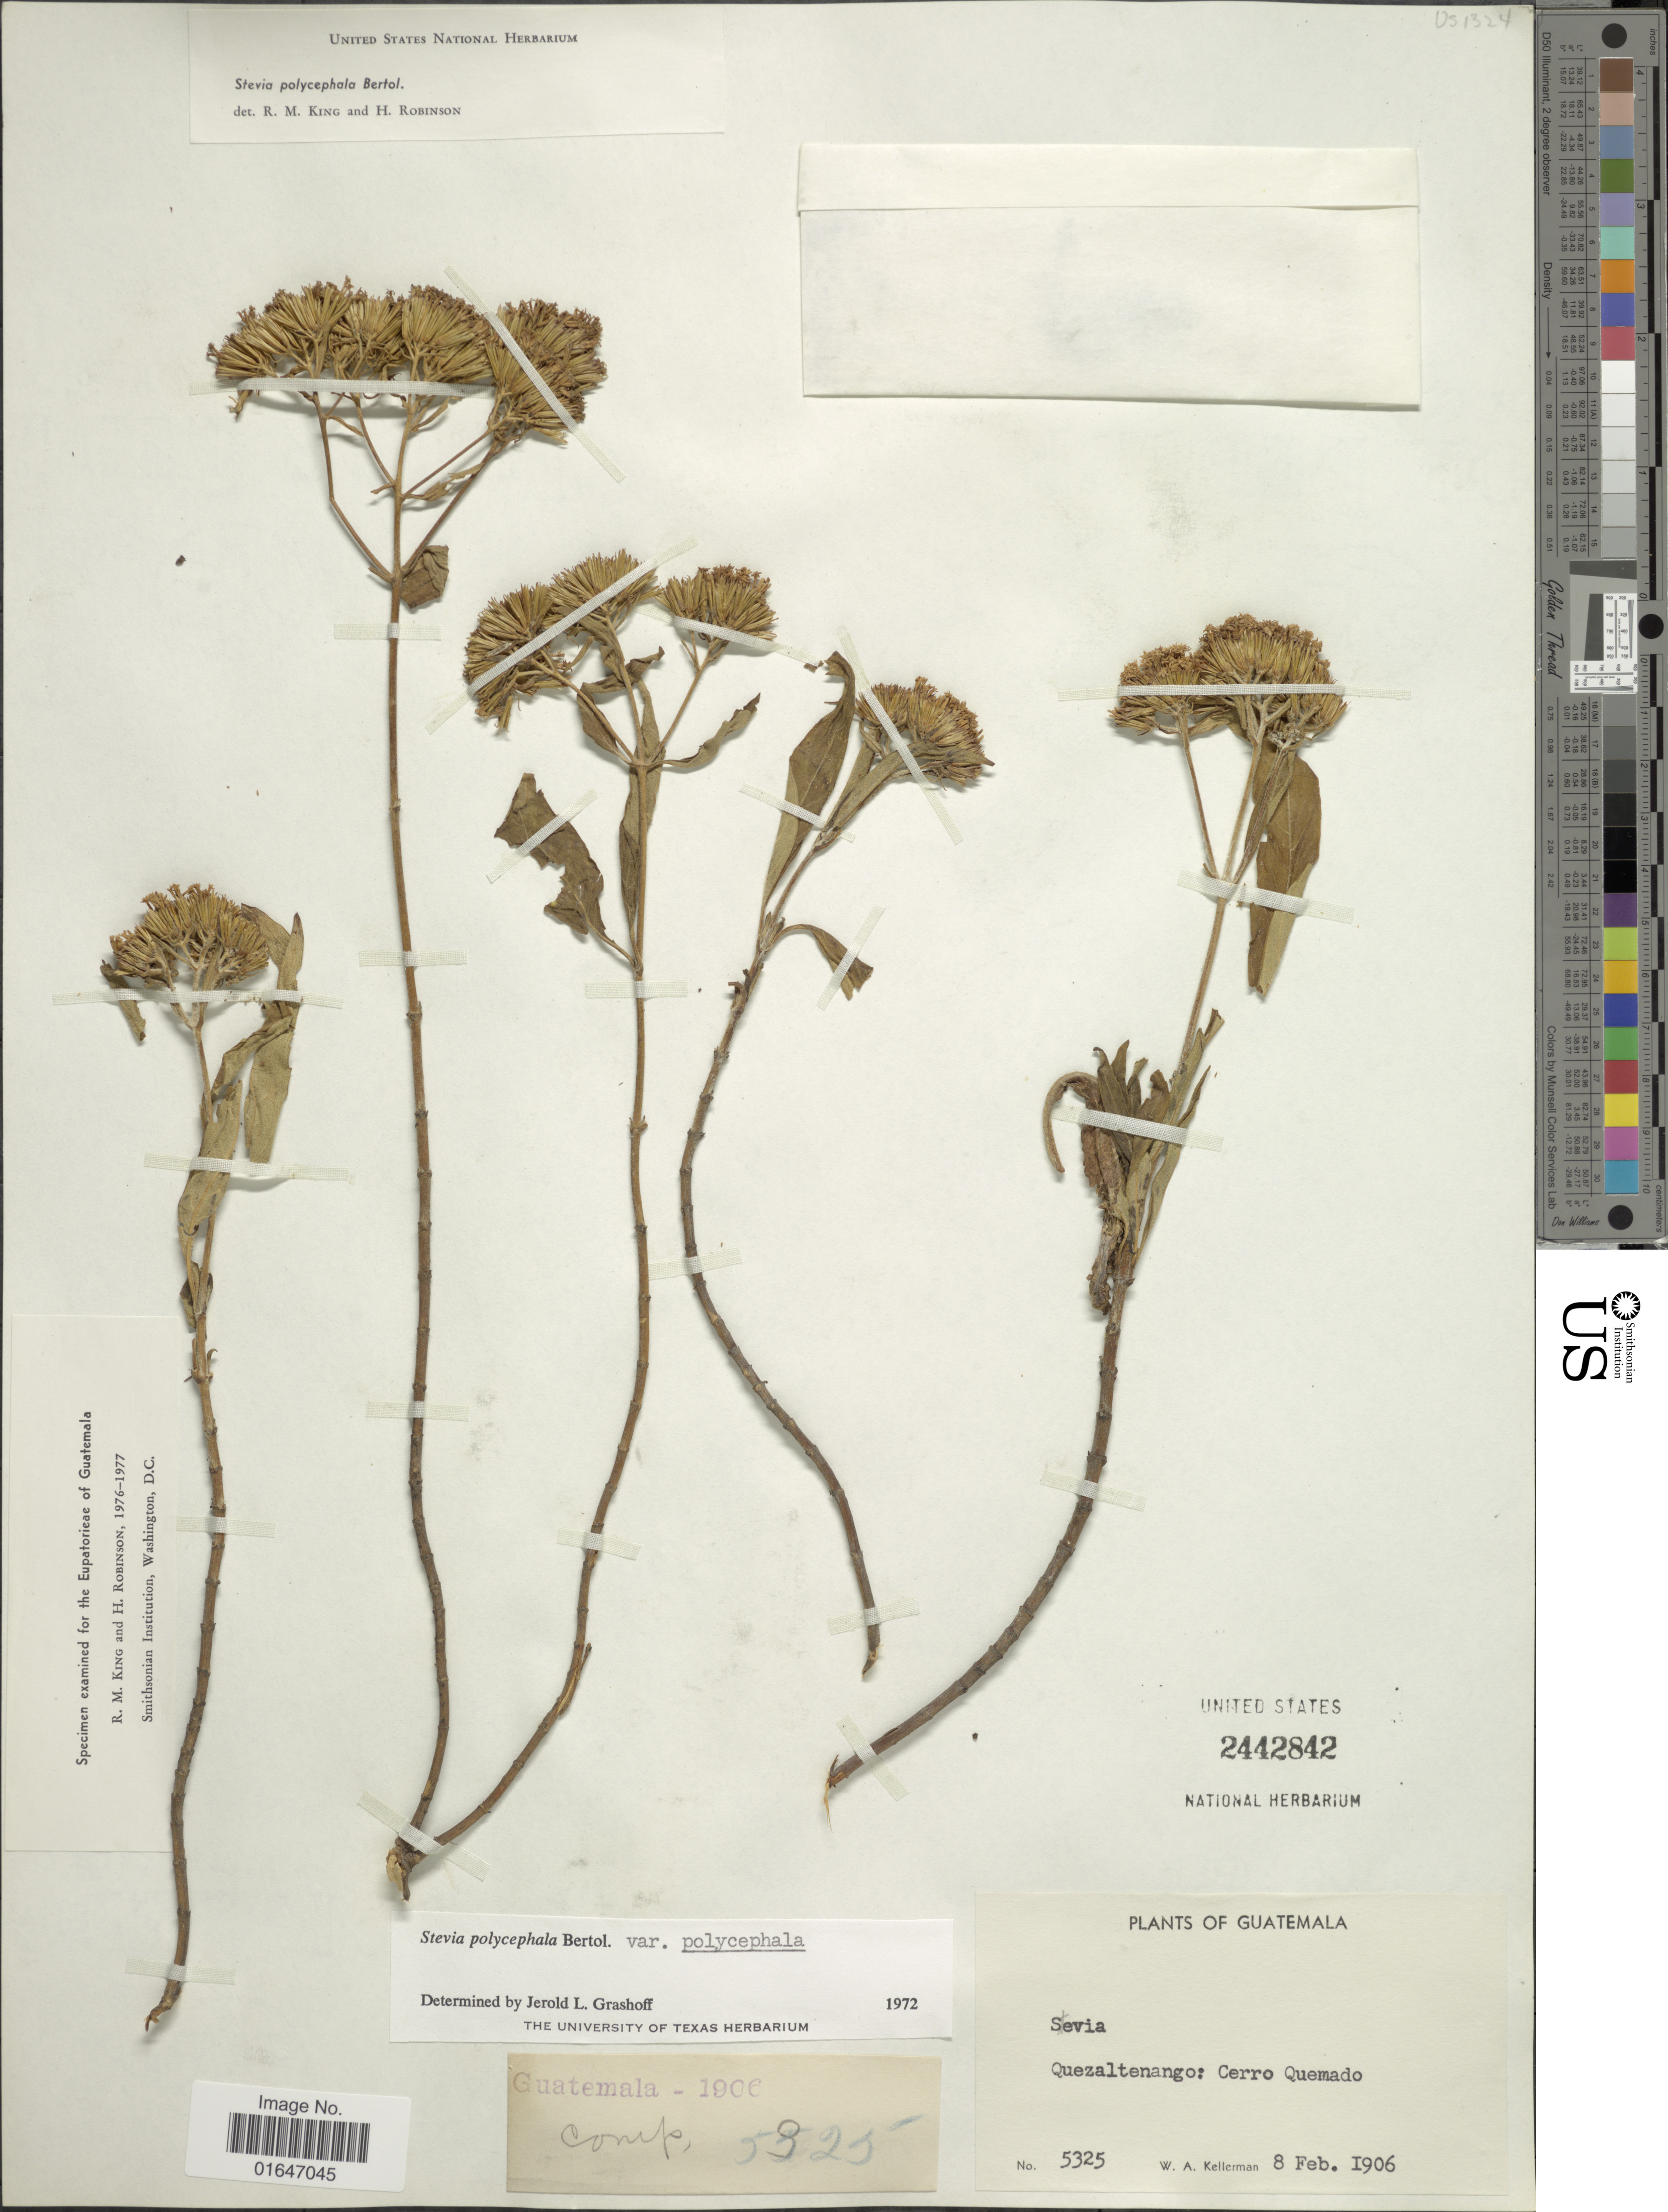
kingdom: Plantae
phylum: Tracheophyta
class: Magnoliopsida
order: Asterales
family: Asteraceae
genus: Stevia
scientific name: Stevia polycephala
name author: Bertoloni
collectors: W. Kellerman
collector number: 5325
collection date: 1906-02-08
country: Guatemala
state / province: Quetzaltenango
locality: Cerro Quemado.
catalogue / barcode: US 2442842